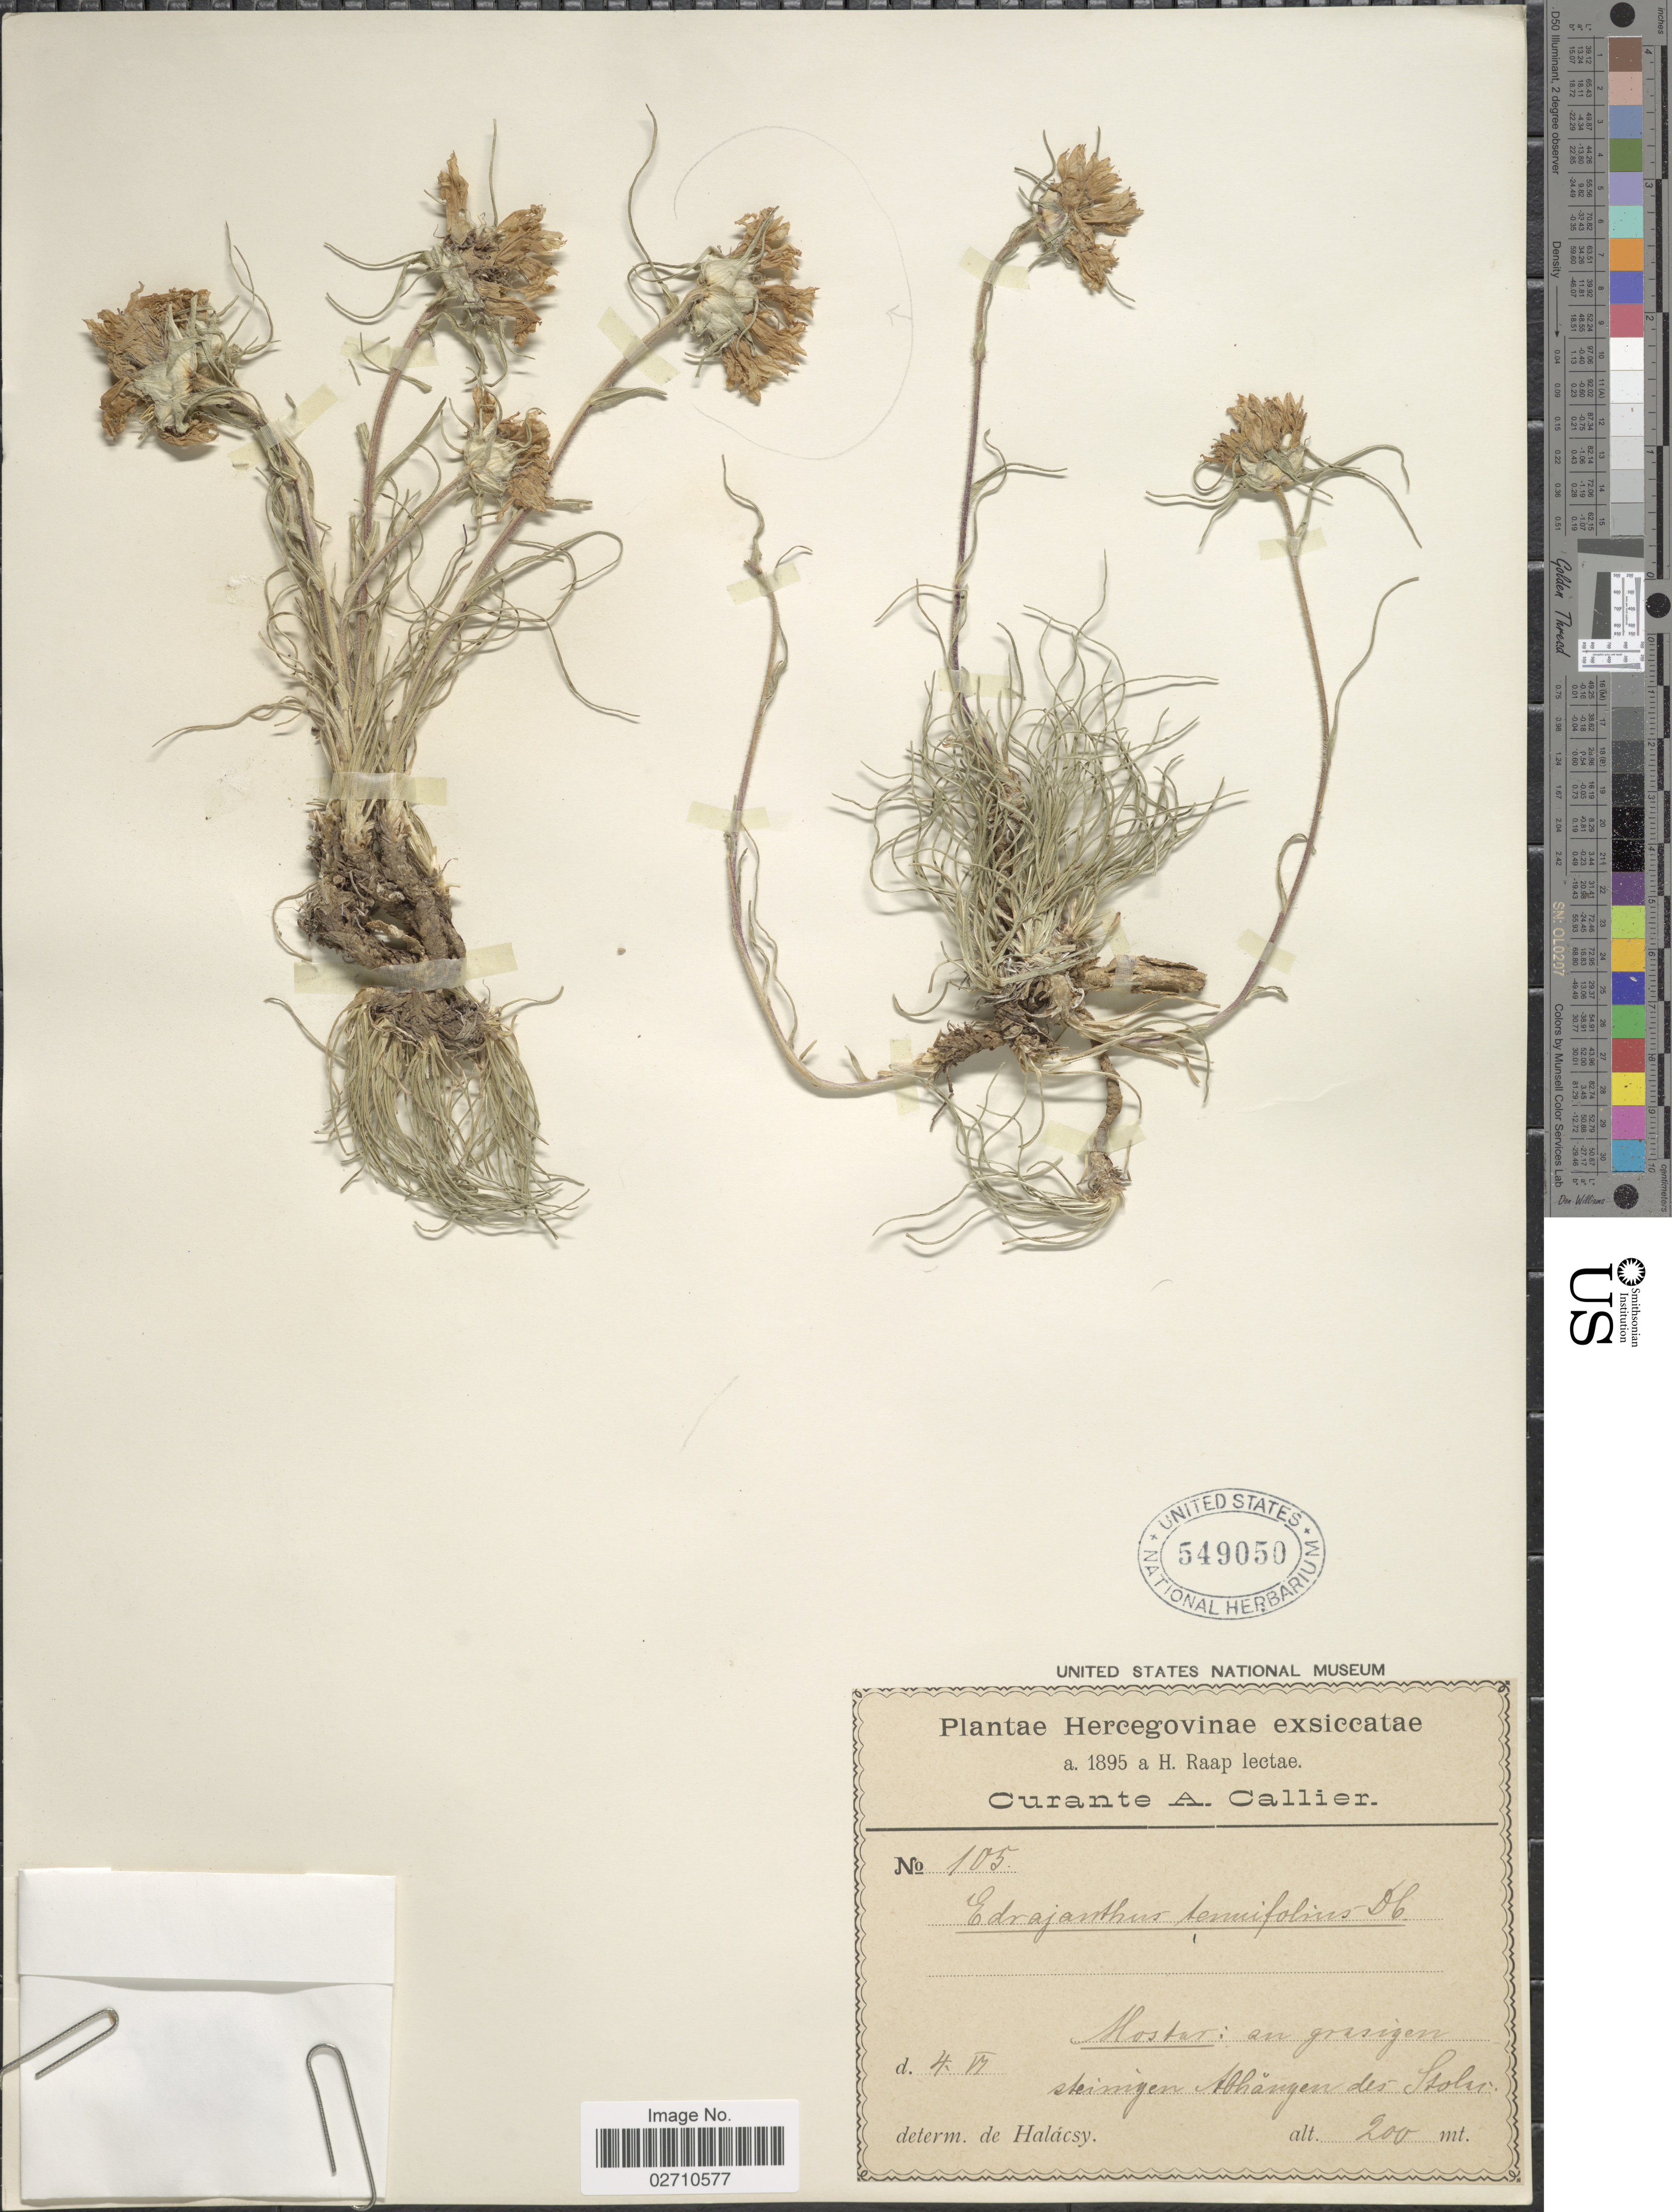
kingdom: Plantae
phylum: Tracheophyta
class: Magnoliopsida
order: Asterales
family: Campanulaceae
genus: Edraianthus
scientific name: Edraianthus tenuifolius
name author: (A. DC.) A. DC.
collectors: H. Raap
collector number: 105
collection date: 1895-06-04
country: Bosnia and Herzegovina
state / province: Federation of B&H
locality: Hercegovinae, Mostar: an grossigen steinigen Abhingen des Stolac [interpreted]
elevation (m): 200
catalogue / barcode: US 549050